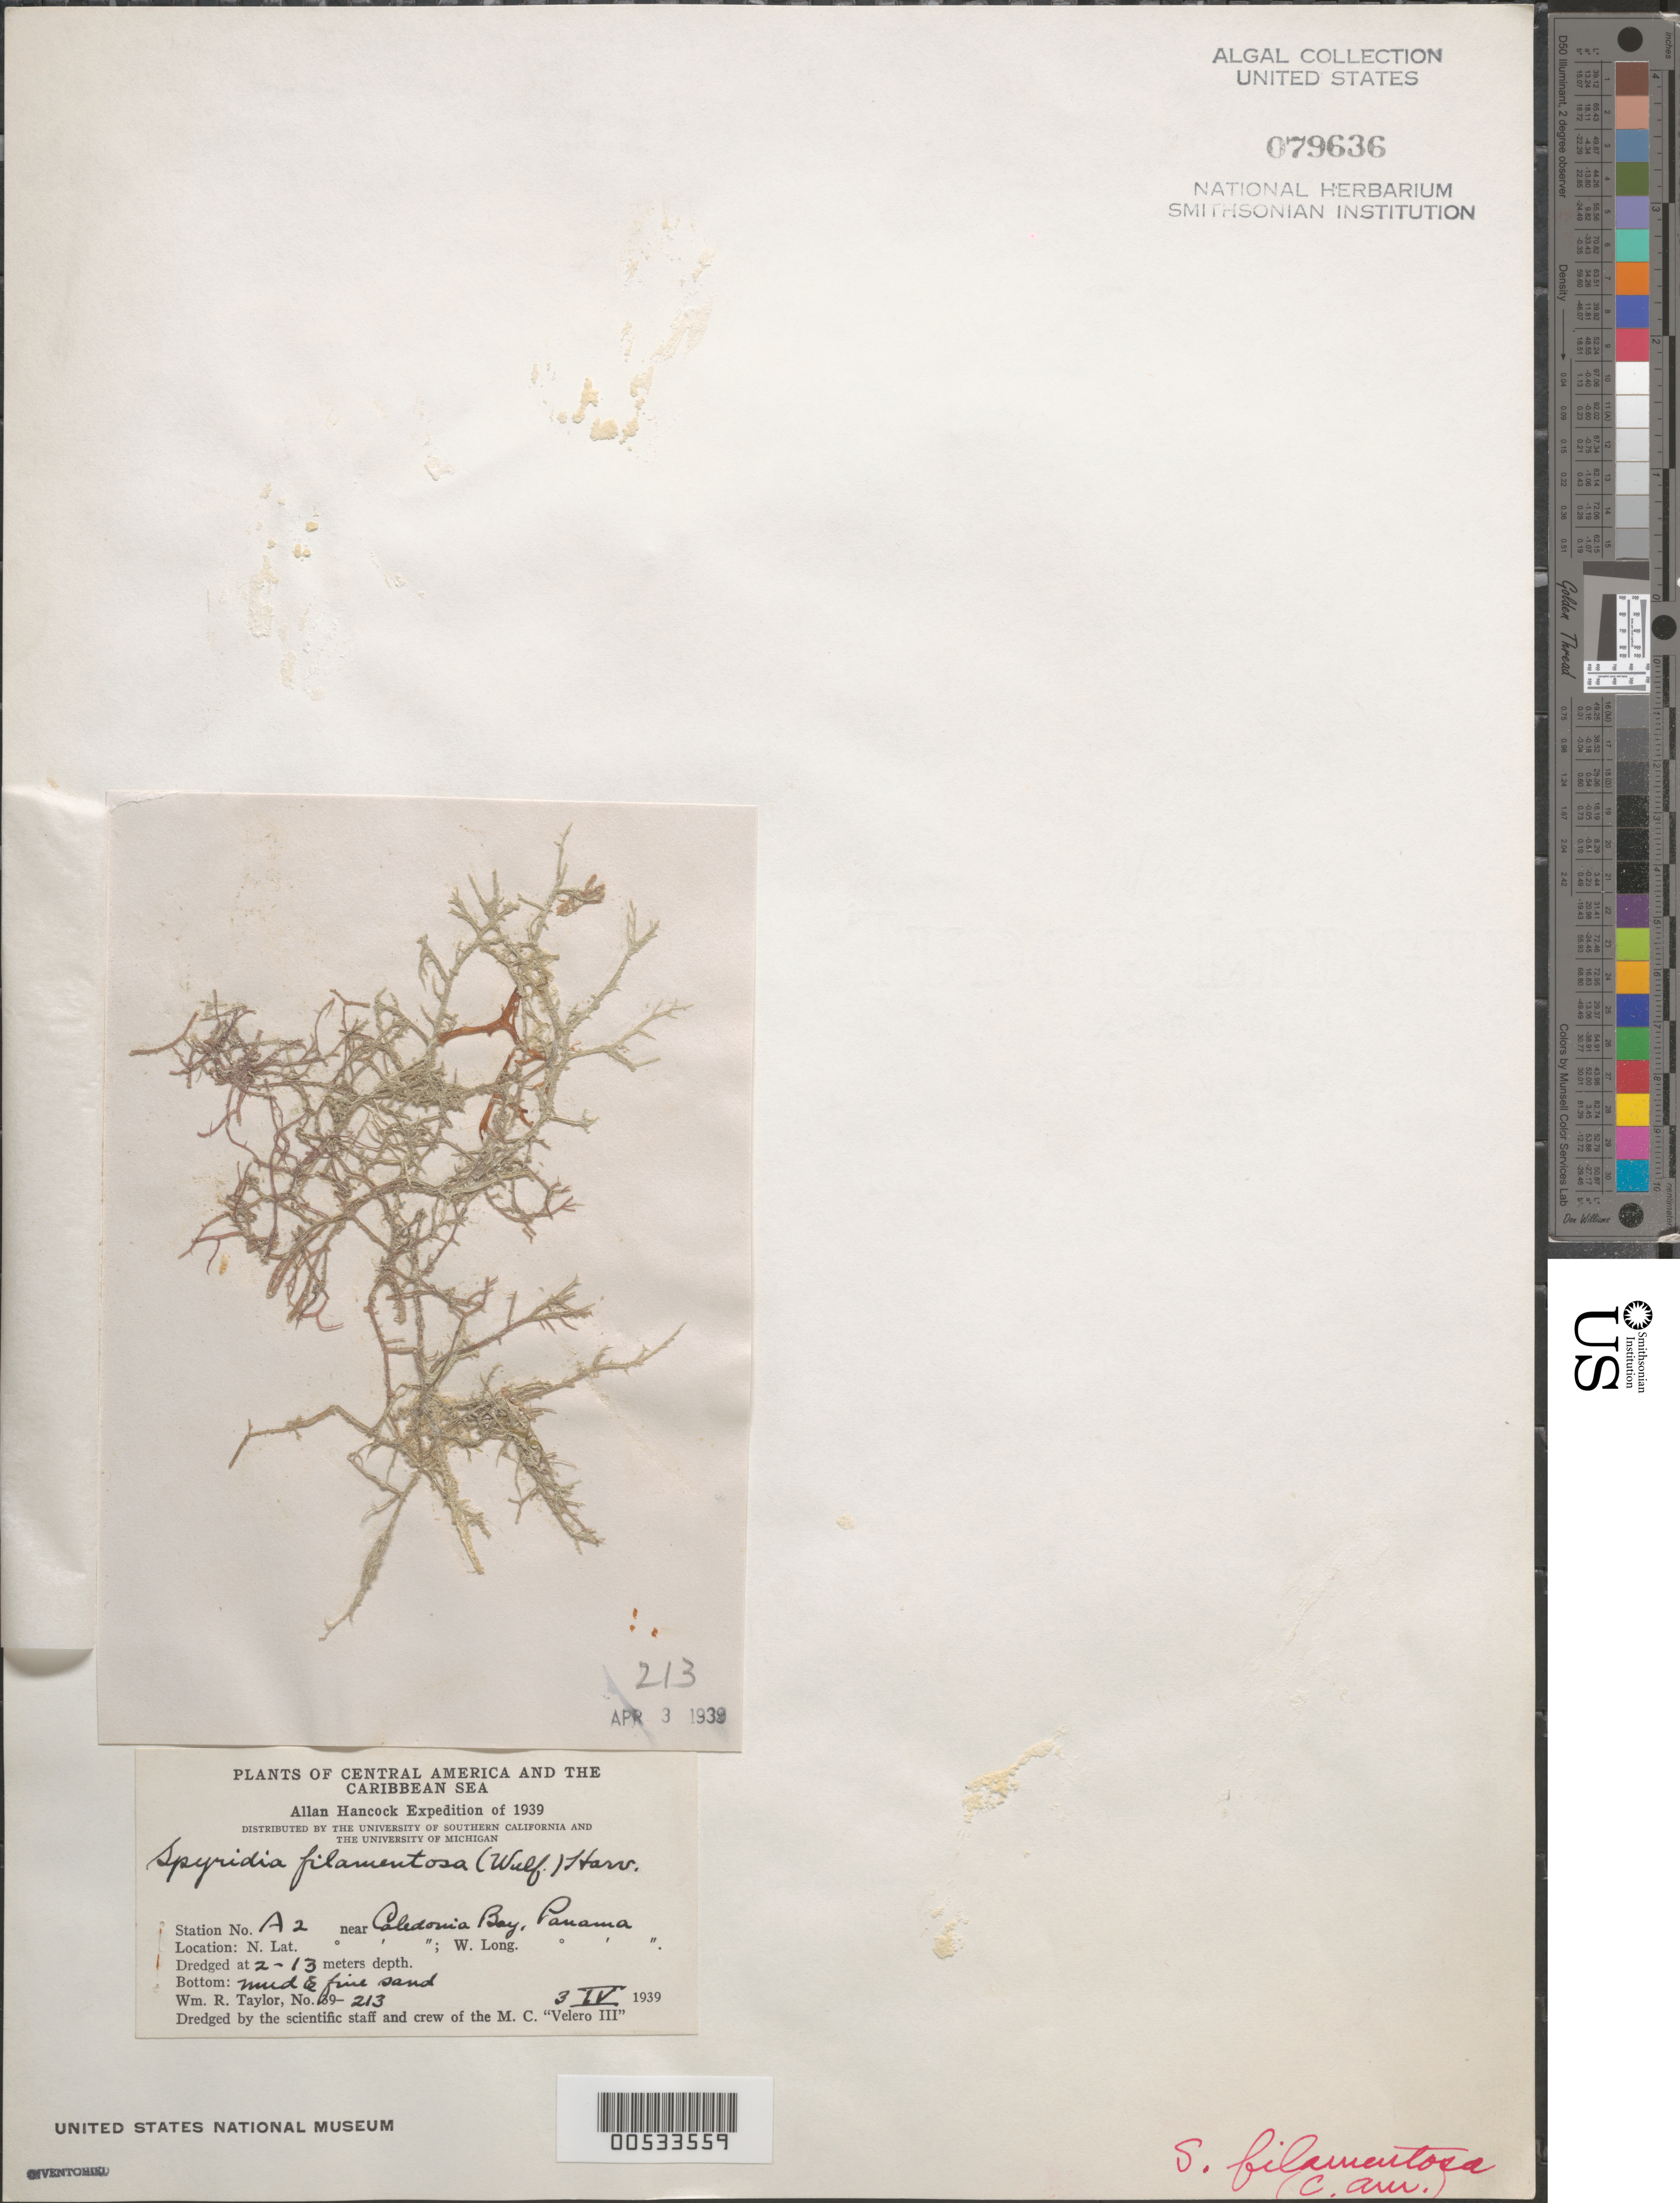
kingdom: Plantae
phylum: Rhodophyta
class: Florideophyceae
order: Ceramiales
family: Spyridiaceae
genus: Spyridia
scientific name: Spyridia filamentosa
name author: (Wulfen) Harv.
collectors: W. R. Taylor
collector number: WRT 39-213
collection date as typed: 03 Apr 1939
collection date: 1939-04-03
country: Panama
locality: Near Caledonia Bay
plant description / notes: Allan Hancock Expedition of 1939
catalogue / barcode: US 79636